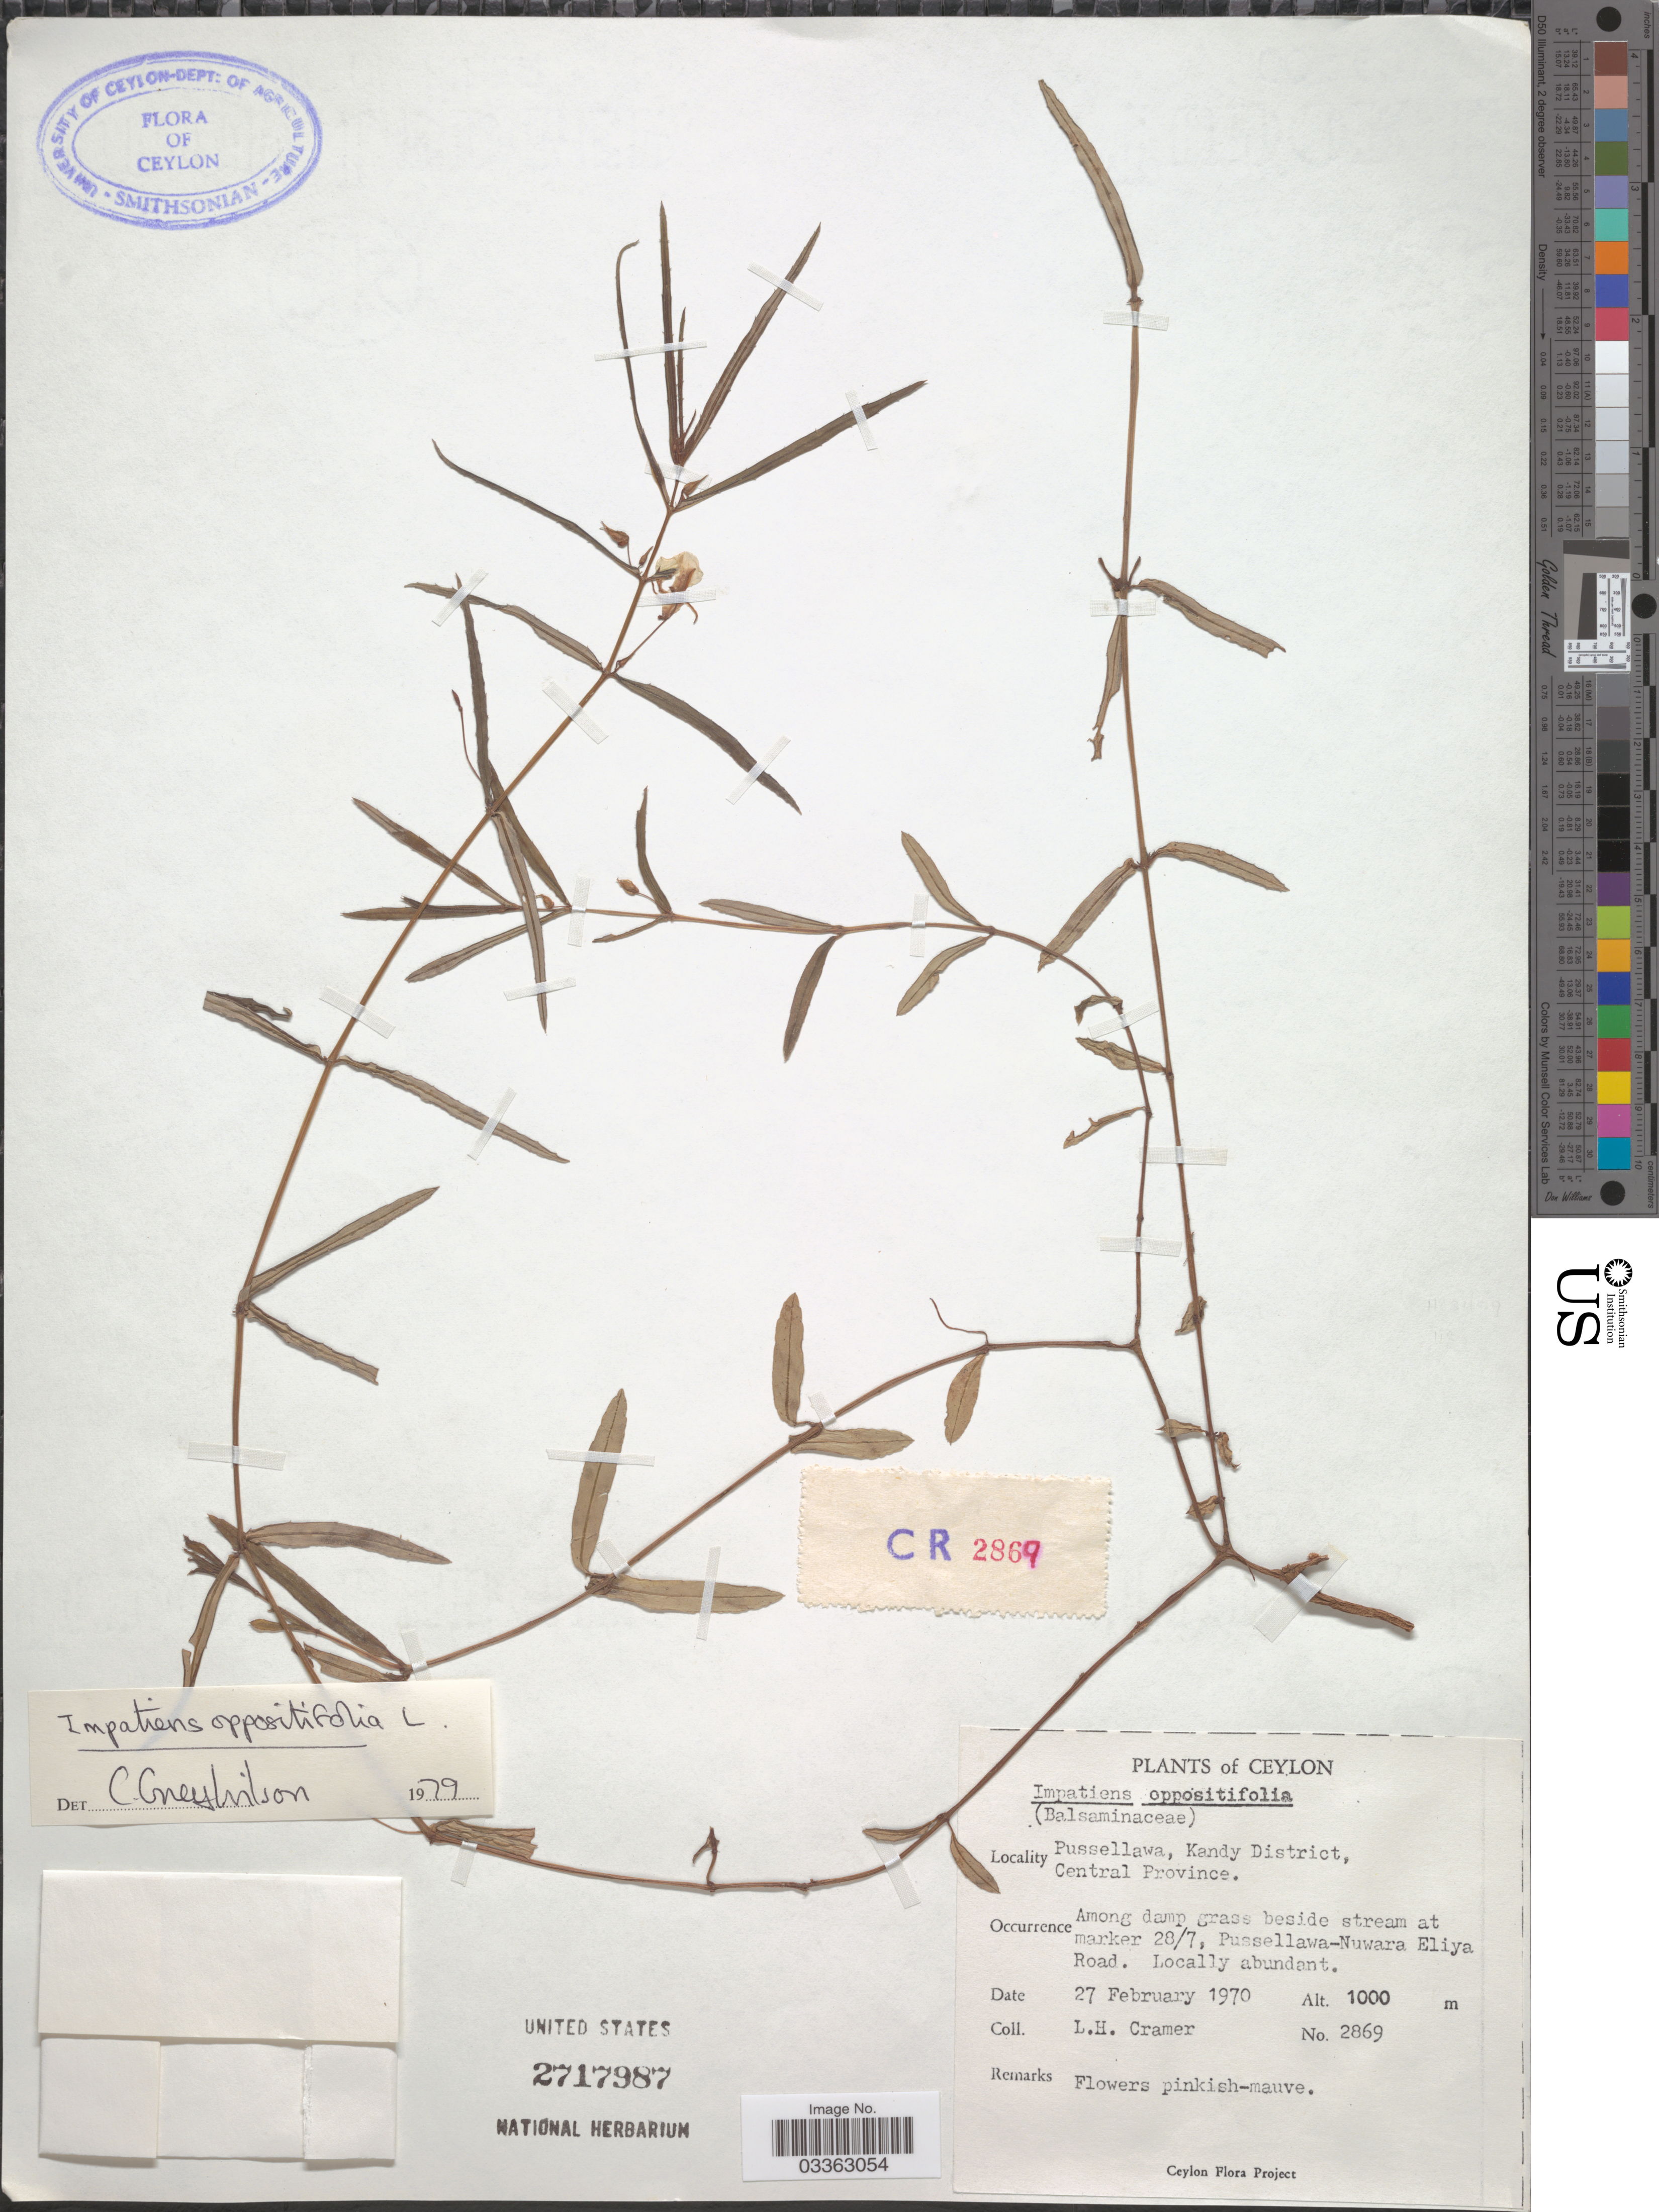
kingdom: Plantae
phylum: Tracheophyta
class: Magnoliopsida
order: Ericales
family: Balsaminaceae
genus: Impatiens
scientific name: Impatiens oppositifolia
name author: L.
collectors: L. H. Cramer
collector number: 2869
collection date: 1970-02-27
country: Sri Lanka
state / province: Central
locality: Ceylon, Pussellawa, Kandy District, Among damp grass beside stream at marker 28/7, Pussellawa-Nuwara Eliya Road.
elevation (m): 1000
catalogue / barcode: US 2717987